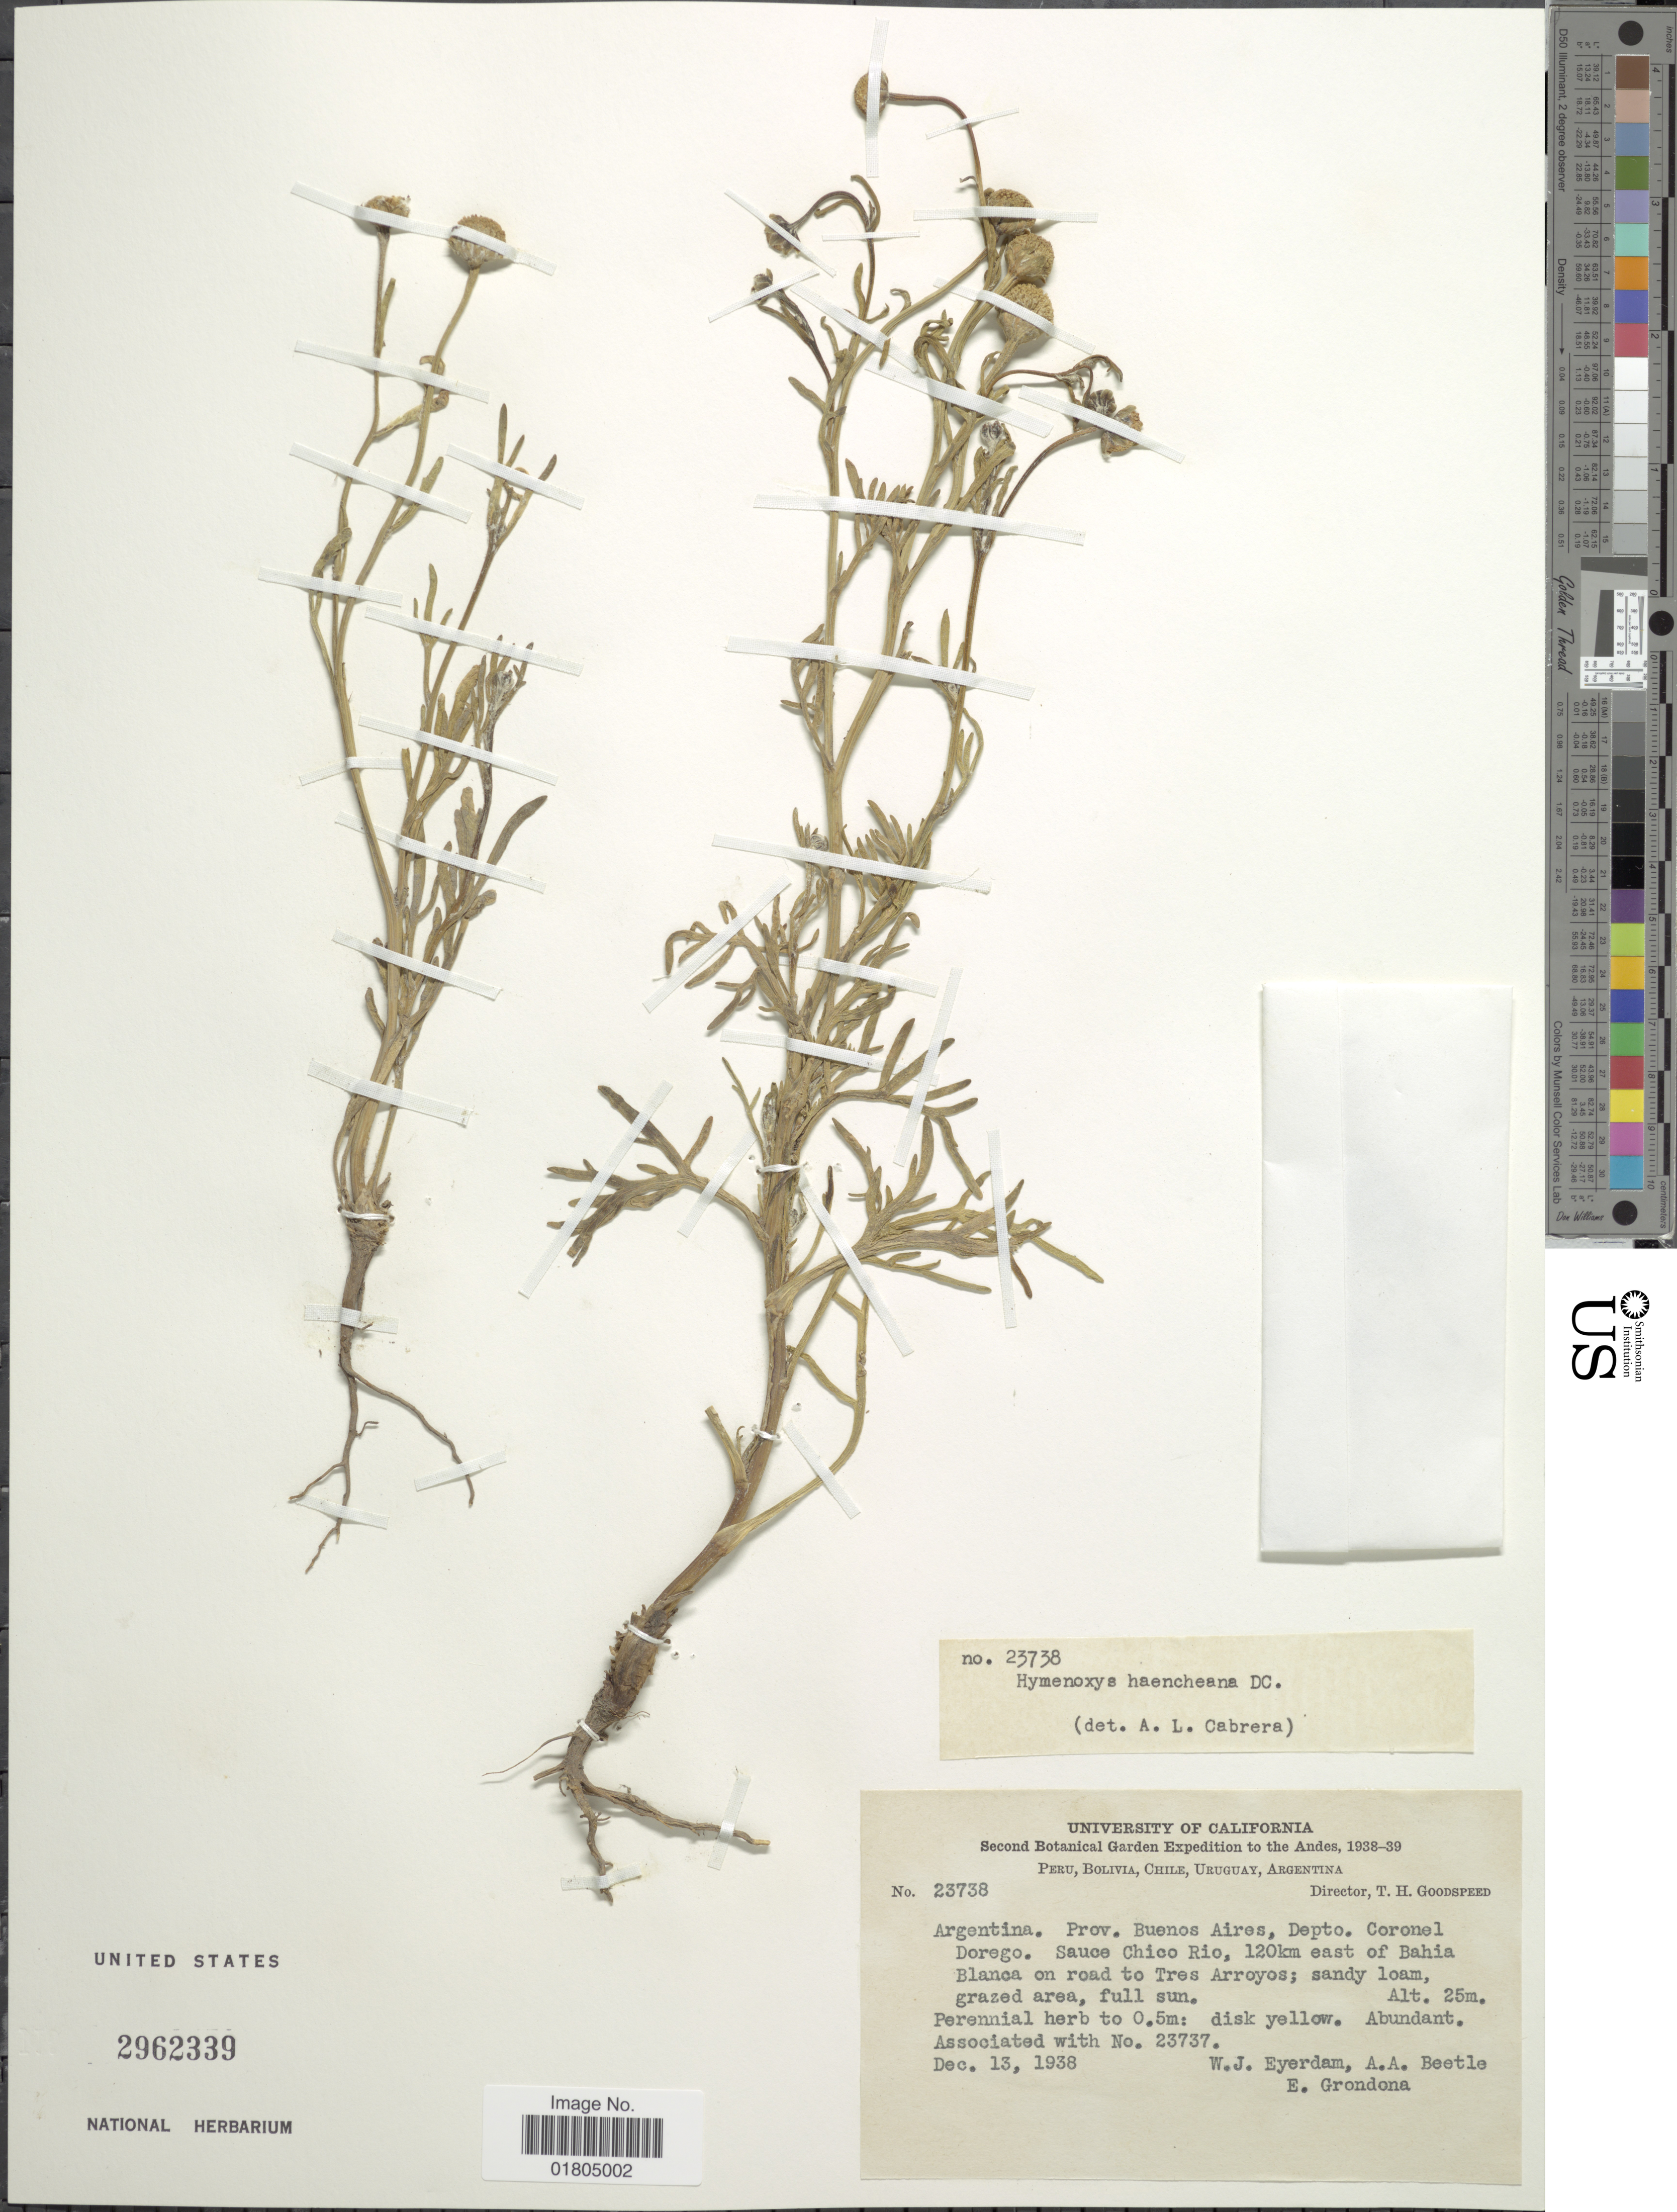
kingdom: Plantae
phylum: Tracheophyta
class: Magnoliopsida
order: Asterales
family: Asteraceae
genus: Hymenoxys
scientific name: Hymenoxys robusta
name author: (Rusby) K.F. Parker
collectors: W. J. Eyerdam, A. A. Beetle & E. Grondona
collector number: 23738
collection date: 1938-12-13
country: Argentina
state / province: Buenos Aires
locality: Prov. Buenos Arires, Depto. Coronel Dorego, Sauce Chico Rio, 120 km east of Bahia Blanca on road to Tres Arroyos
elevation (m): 25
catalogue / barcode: US 2962339